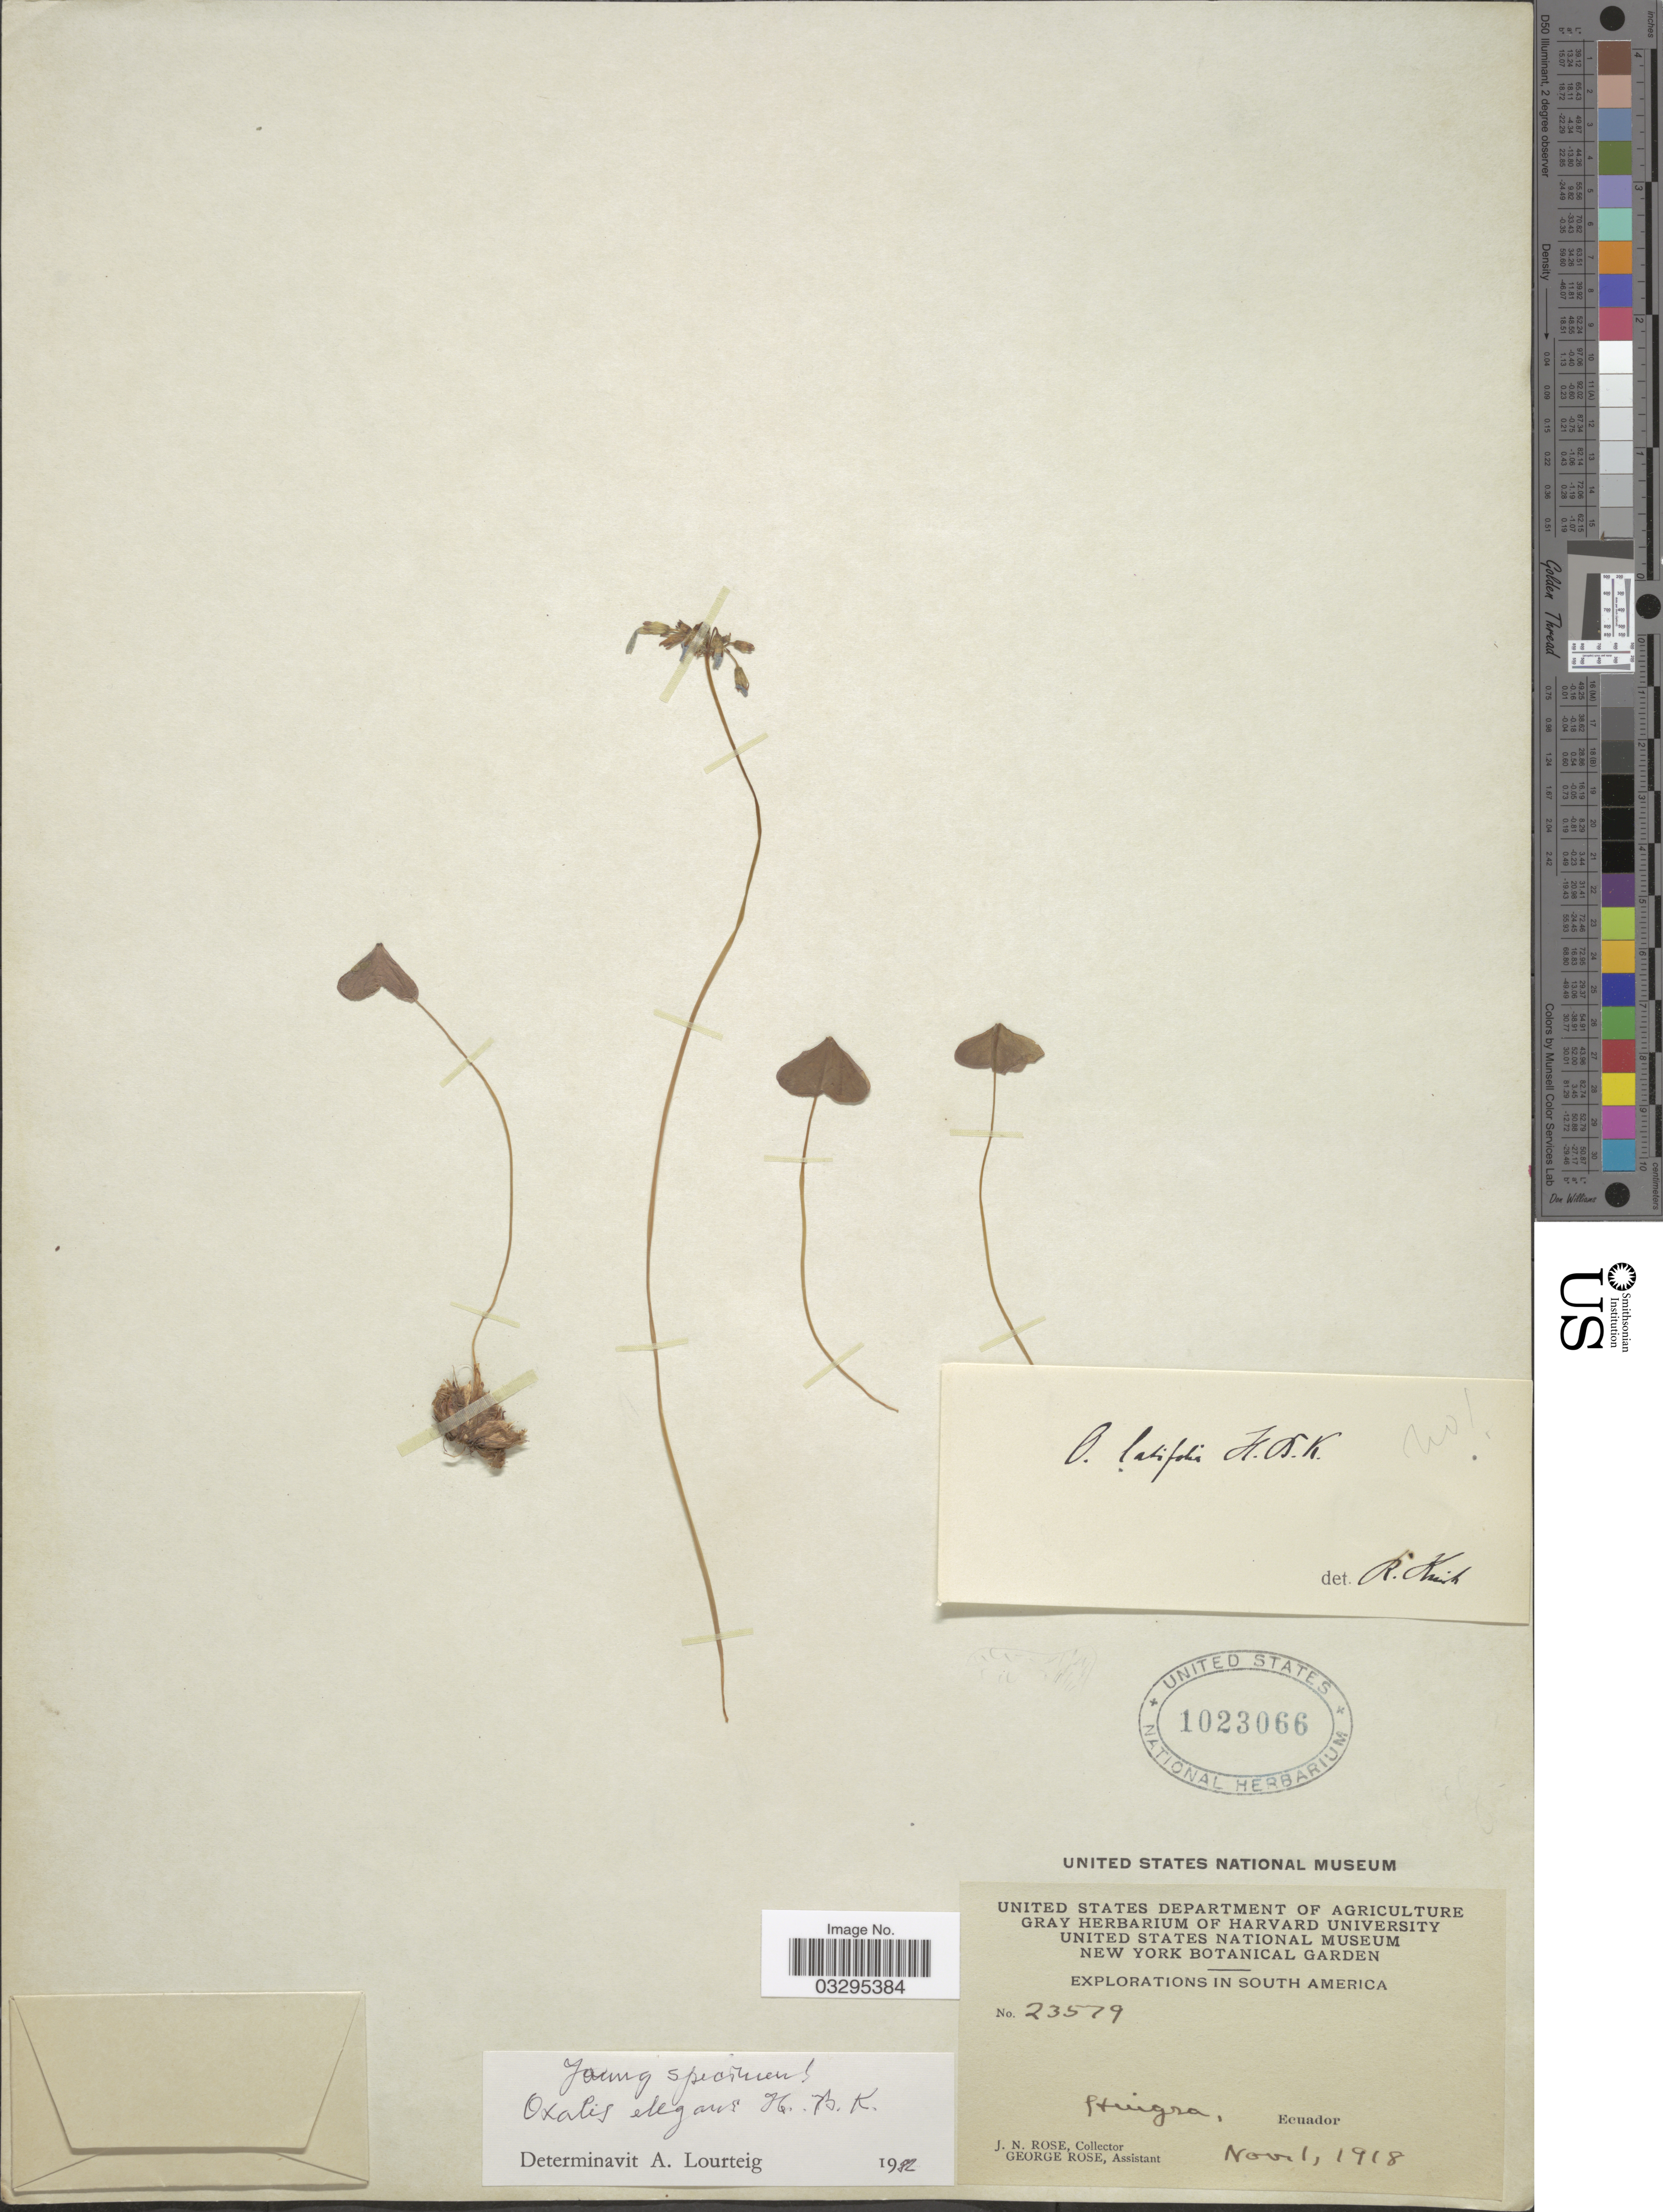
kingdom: Plantae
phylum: Tracheophyta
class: Magnoliopsida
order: Oxalidales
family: Oxalidaceae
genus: Oxalis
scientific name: Oxalis elegans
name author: Kunth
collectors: J. N. Rose & G. Rose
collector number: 23579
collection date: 1918-11-01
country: Ecuador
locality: Huigra.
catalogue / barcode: US 1023066